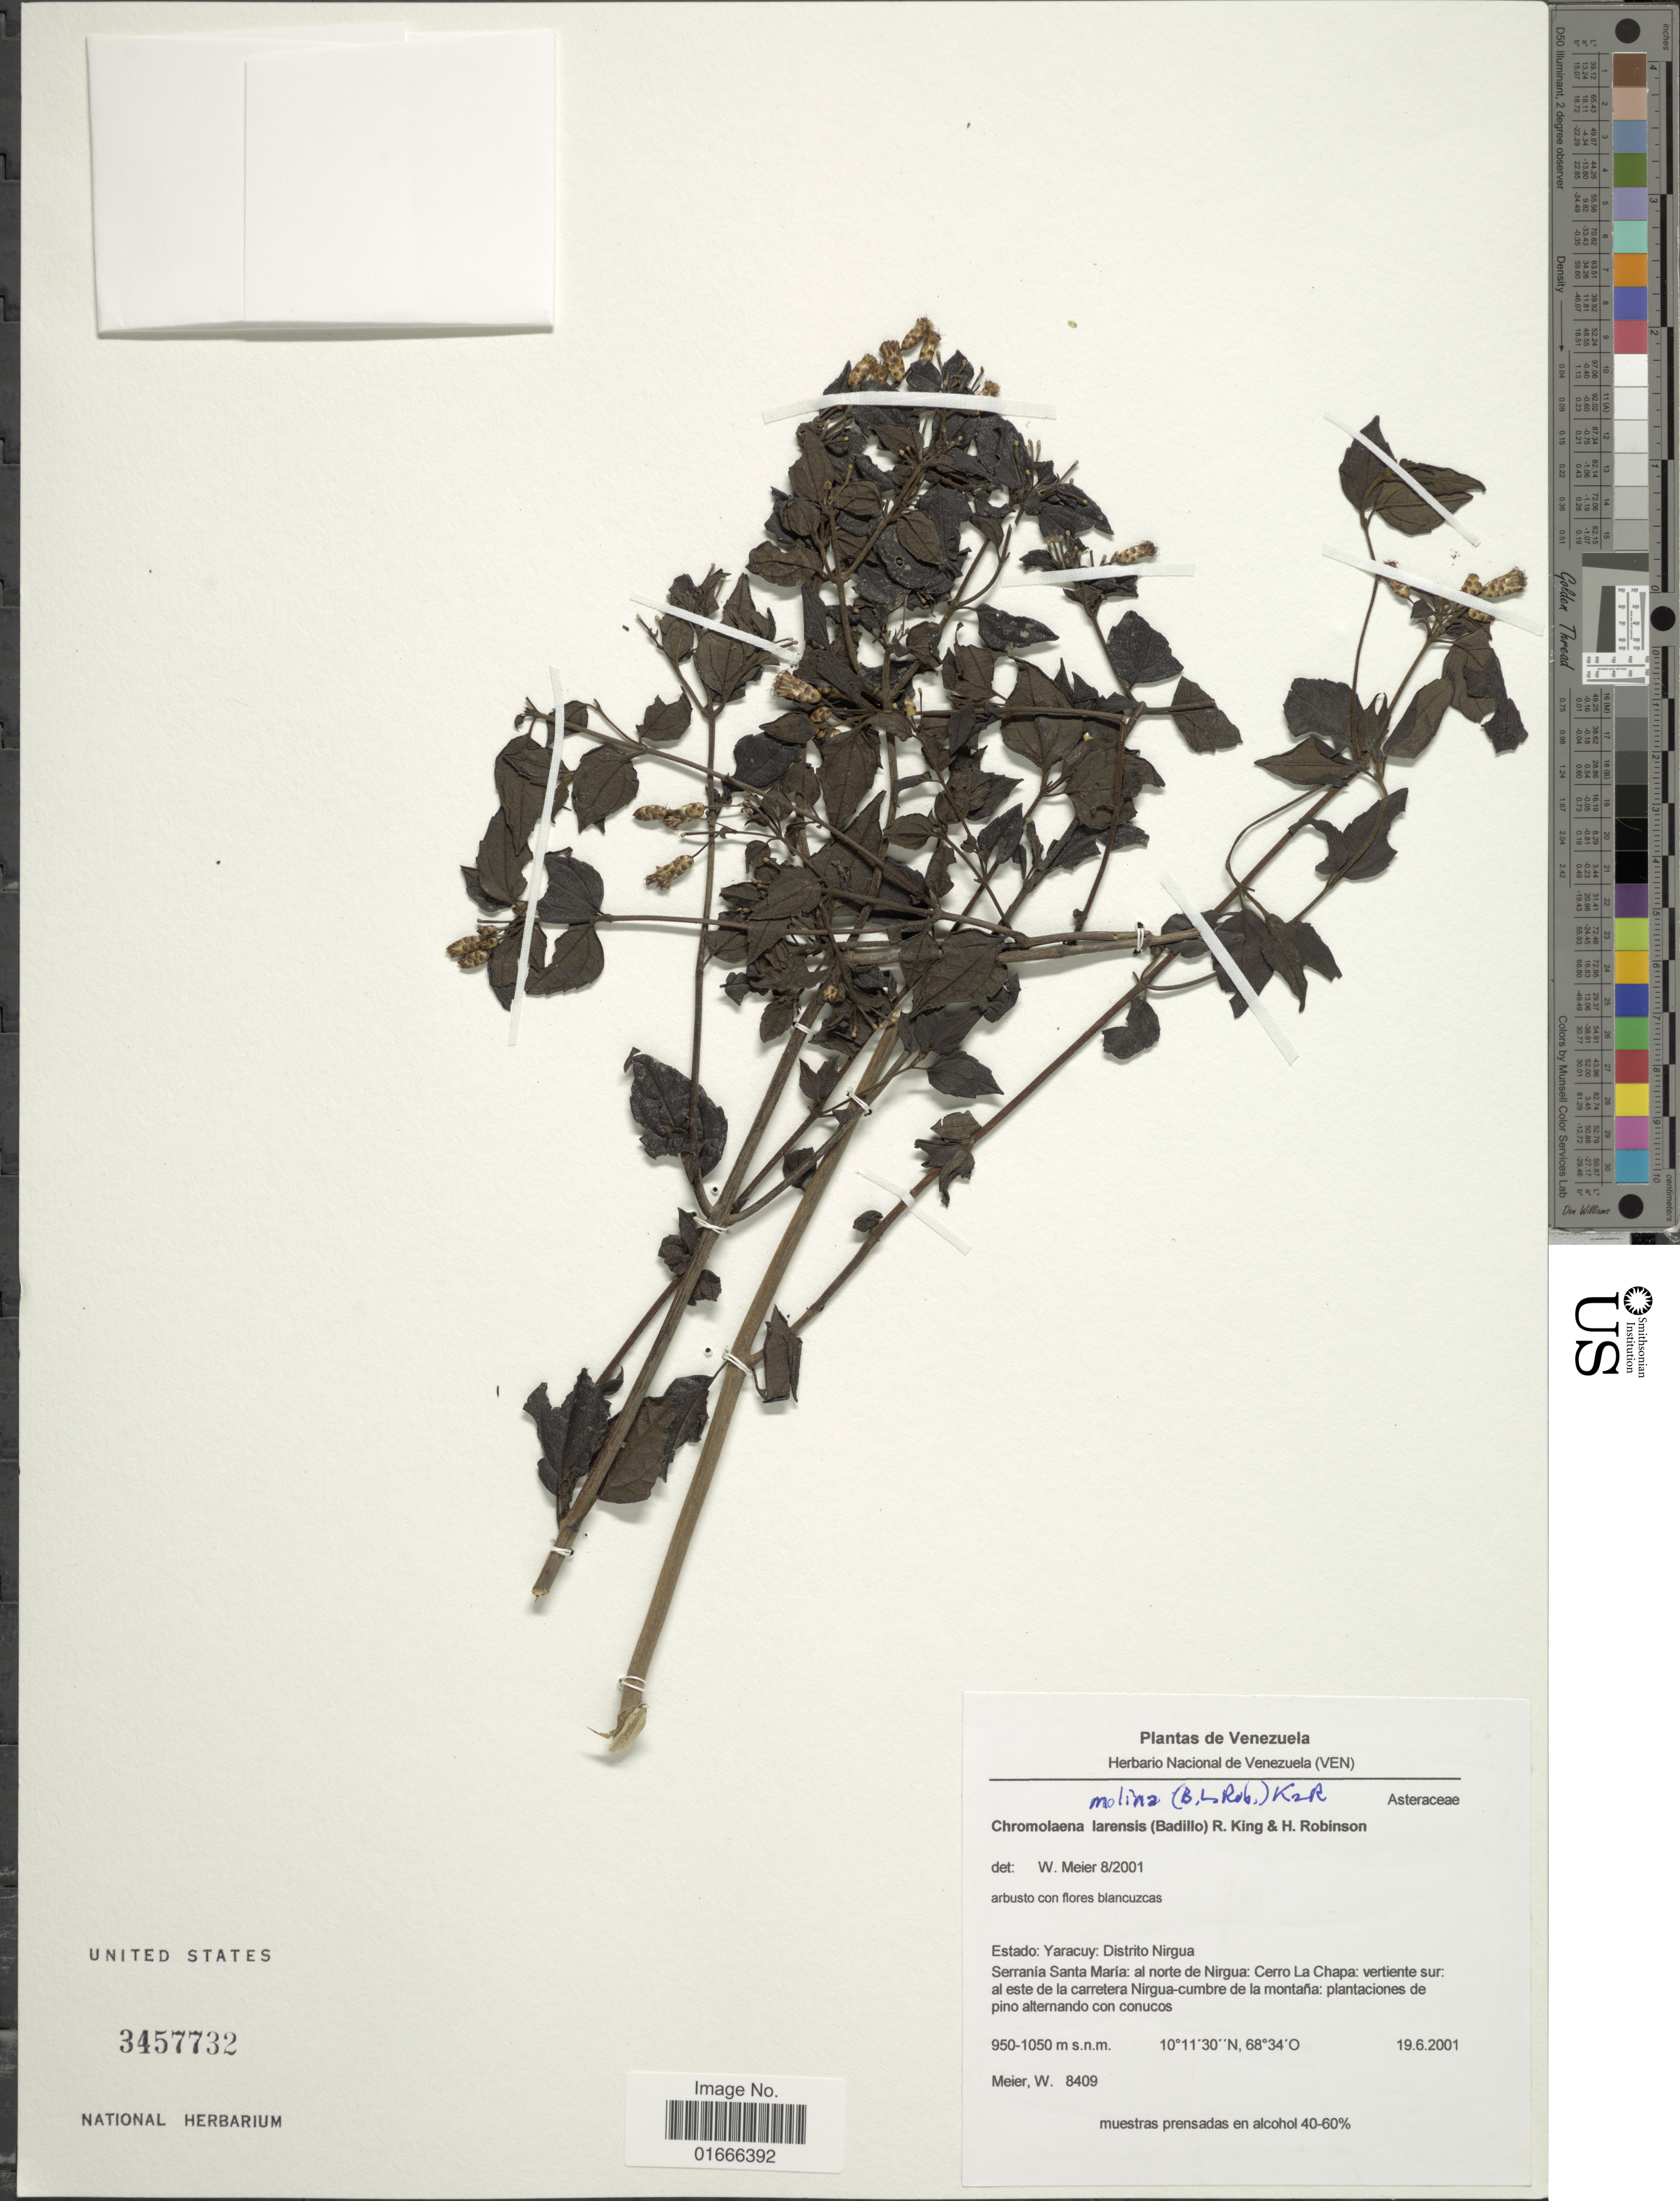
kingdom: Plantae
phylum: Tracheophyta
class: Magnoliopsida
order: Asterales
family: Asteraceae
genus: Chromolaena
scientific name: Chromolaena molina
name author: (B.L. Rob.) R.M. King & H. Rob.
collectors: W. Meier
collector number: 8409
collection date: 2001-06-19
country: Venezuela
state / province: Yaracuy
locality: Distrito Nirgua, Serrania Santa Maria, al norte de Nirgua, Cerro La Chapa, vertiente sur, al este de la carretera Nirgua-cumbre de la montana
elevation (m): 950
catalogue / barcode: US 3457732